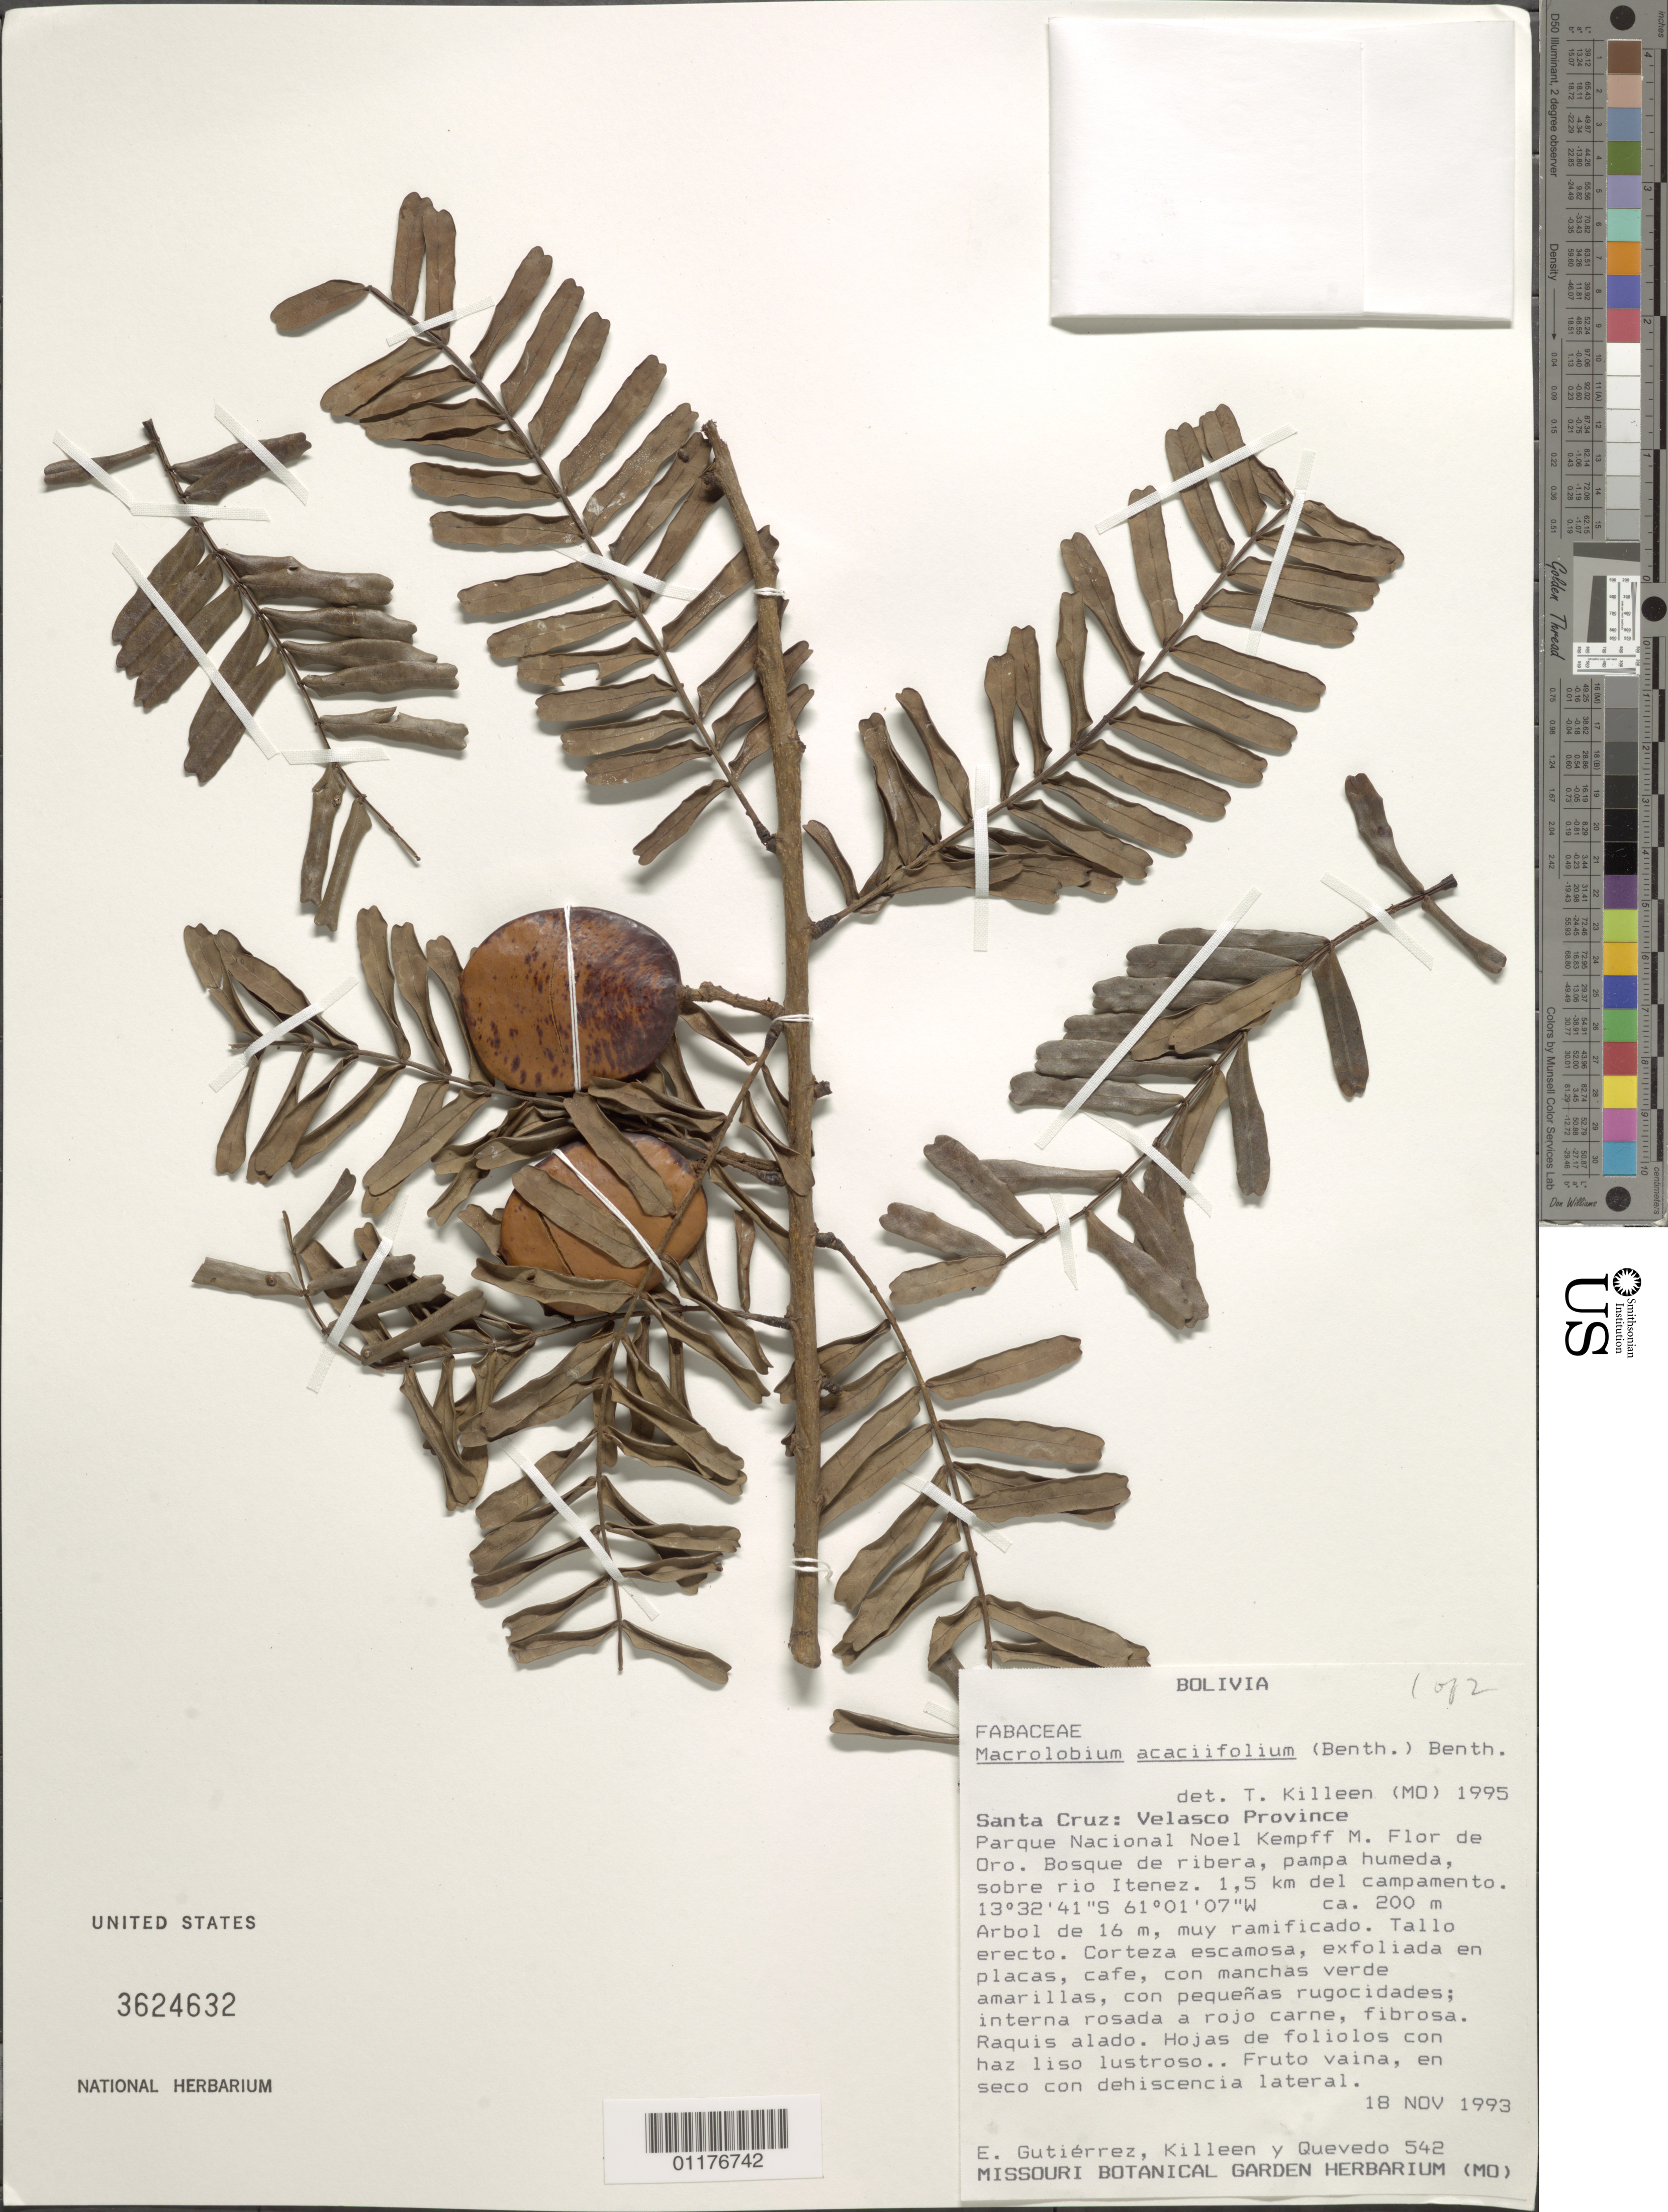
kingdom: Plantae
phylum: Tracheophyta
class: Magnoliopsida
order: Fabales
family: Fabaceae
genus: Macrolobium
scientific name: Macrolobium acaciifolium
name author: (Benth.) Benth.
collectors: E. Gutiérrez, T. J. Killeen & -- Quevedo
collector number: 542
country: Bolivia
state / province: Santa Cruz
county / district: Velasco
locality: Parque Nacional Noel Kempff M. Flor de Oro.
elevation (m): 200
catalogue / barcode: US 3624632